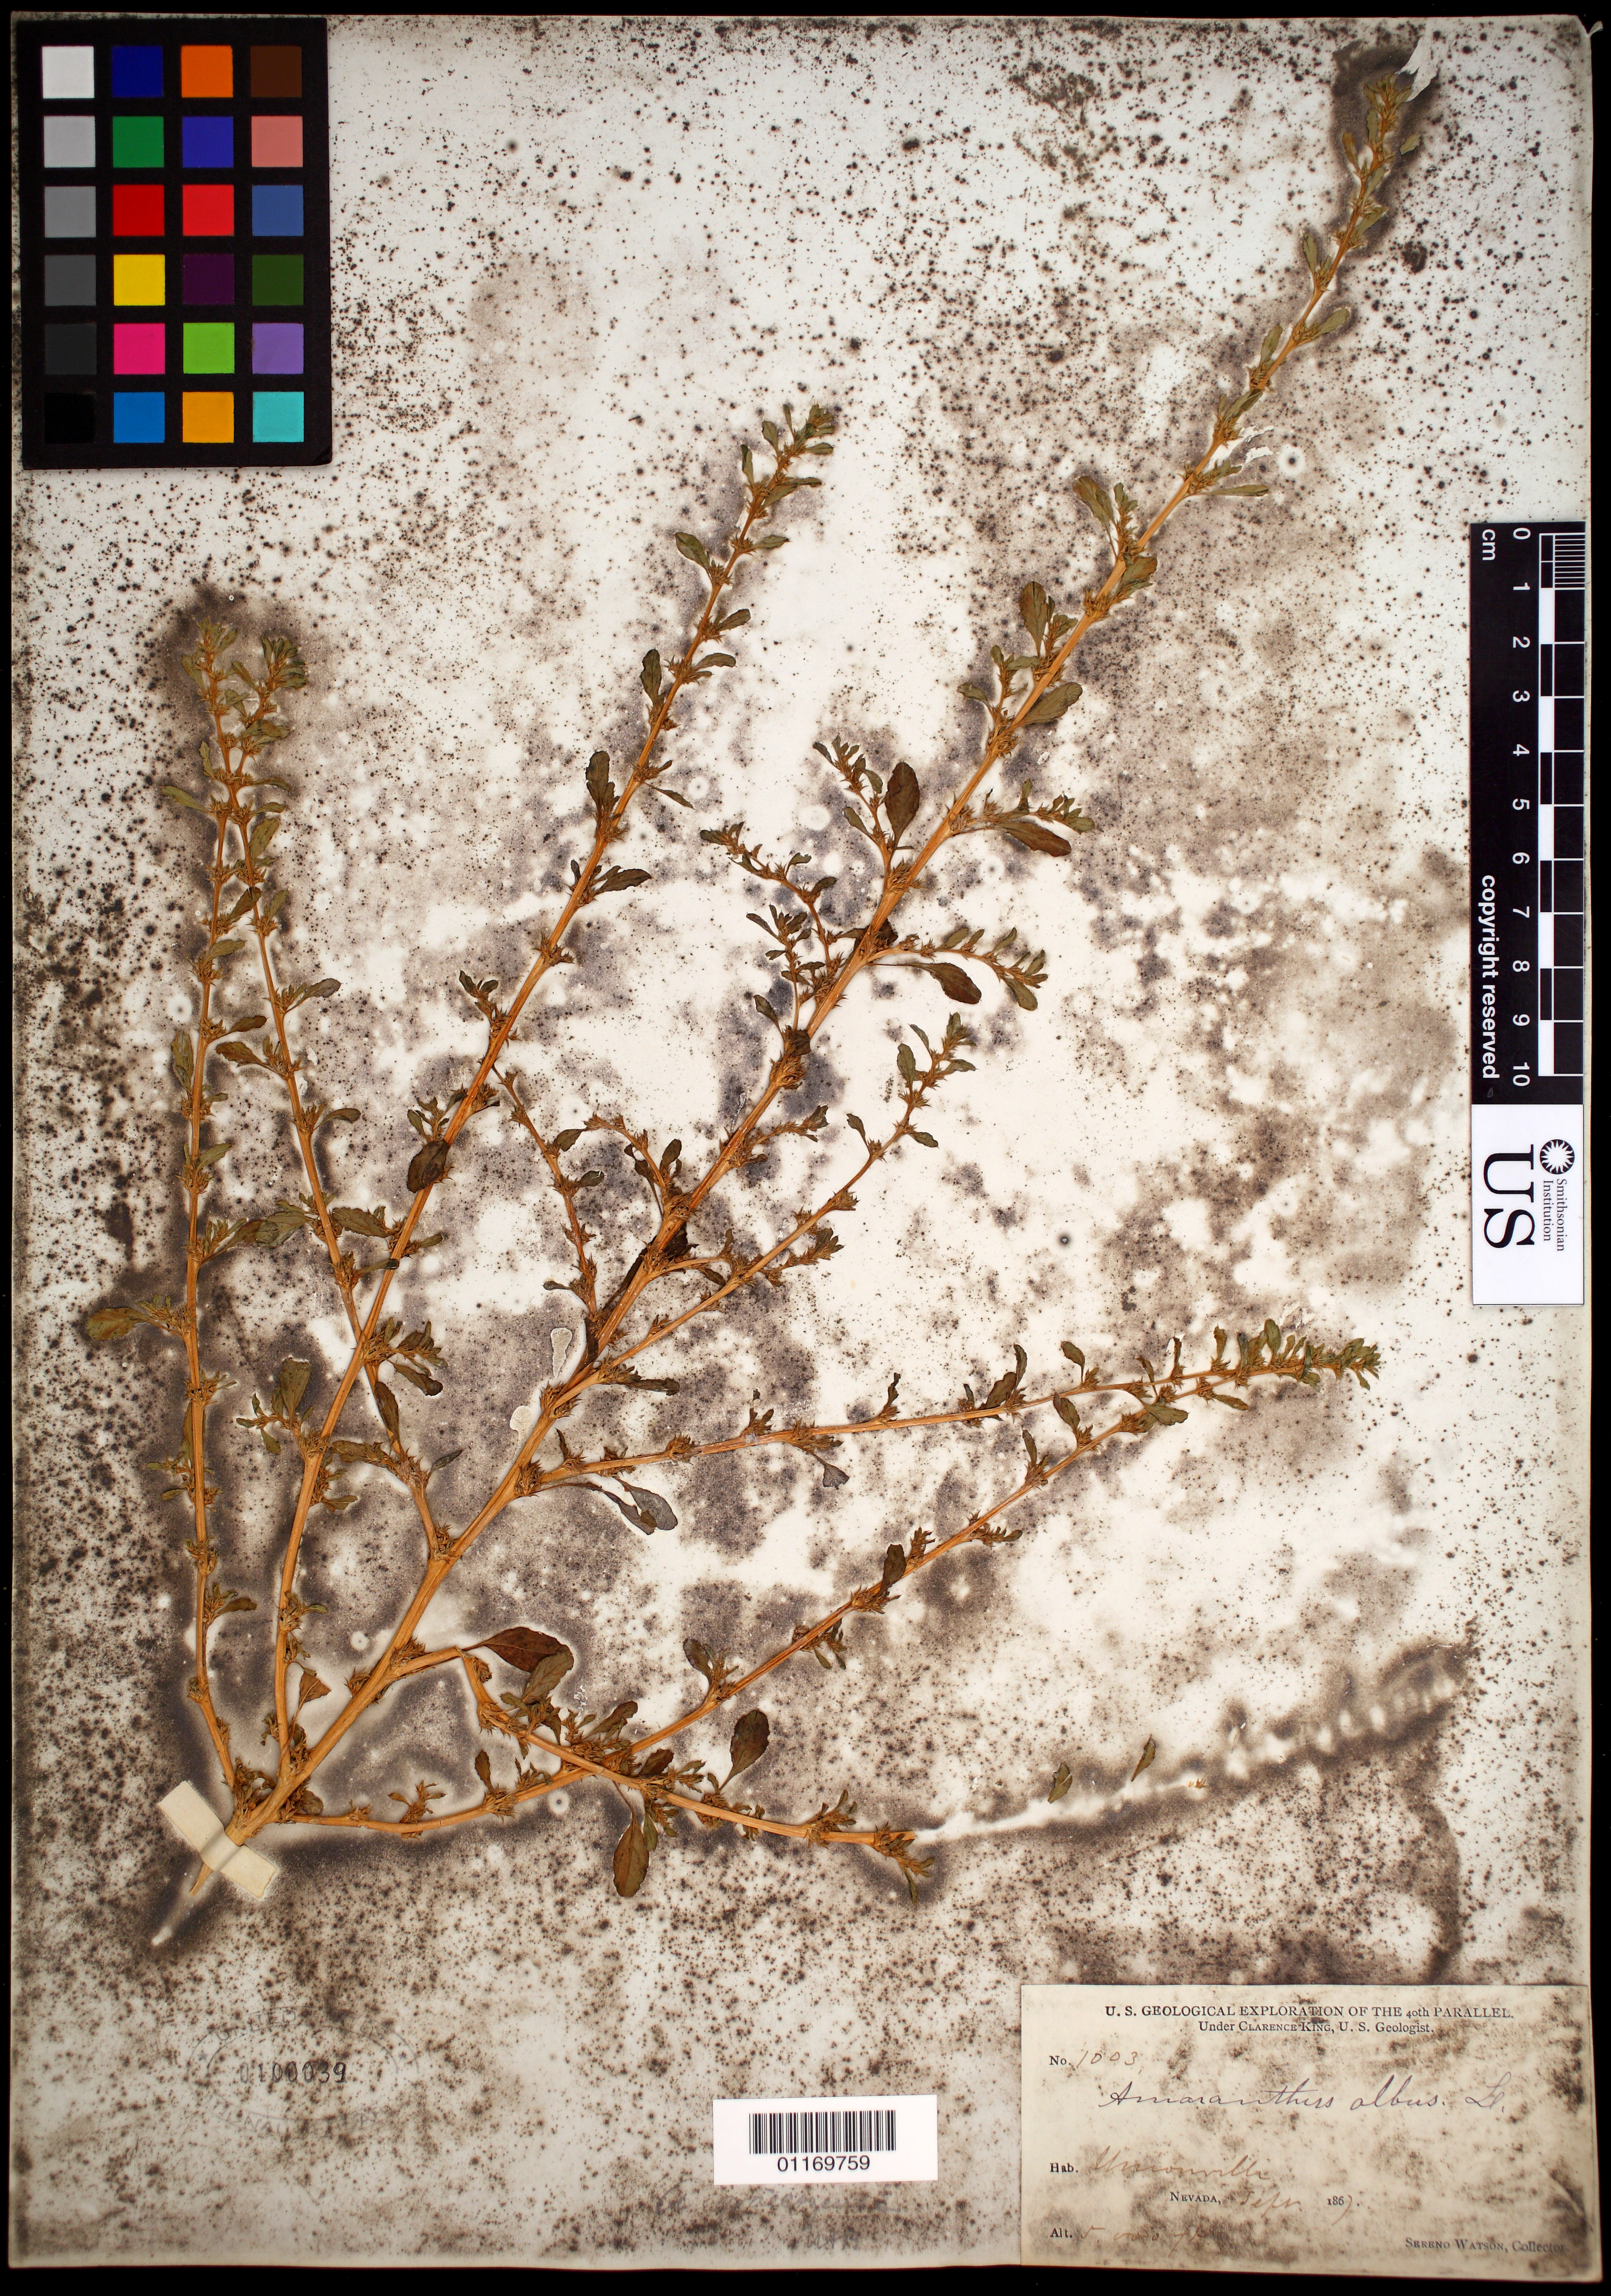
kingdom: Plantae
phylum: Tracheophyta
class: Magnoliopsida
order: Caryophyllales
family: Amaranthaceae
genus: Amaranthus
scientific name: Amaranthus albus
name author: L.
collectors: S. Watson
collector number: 1003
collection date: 1867-09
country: United States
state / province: Nevada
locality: Unionville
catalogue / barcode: US 1